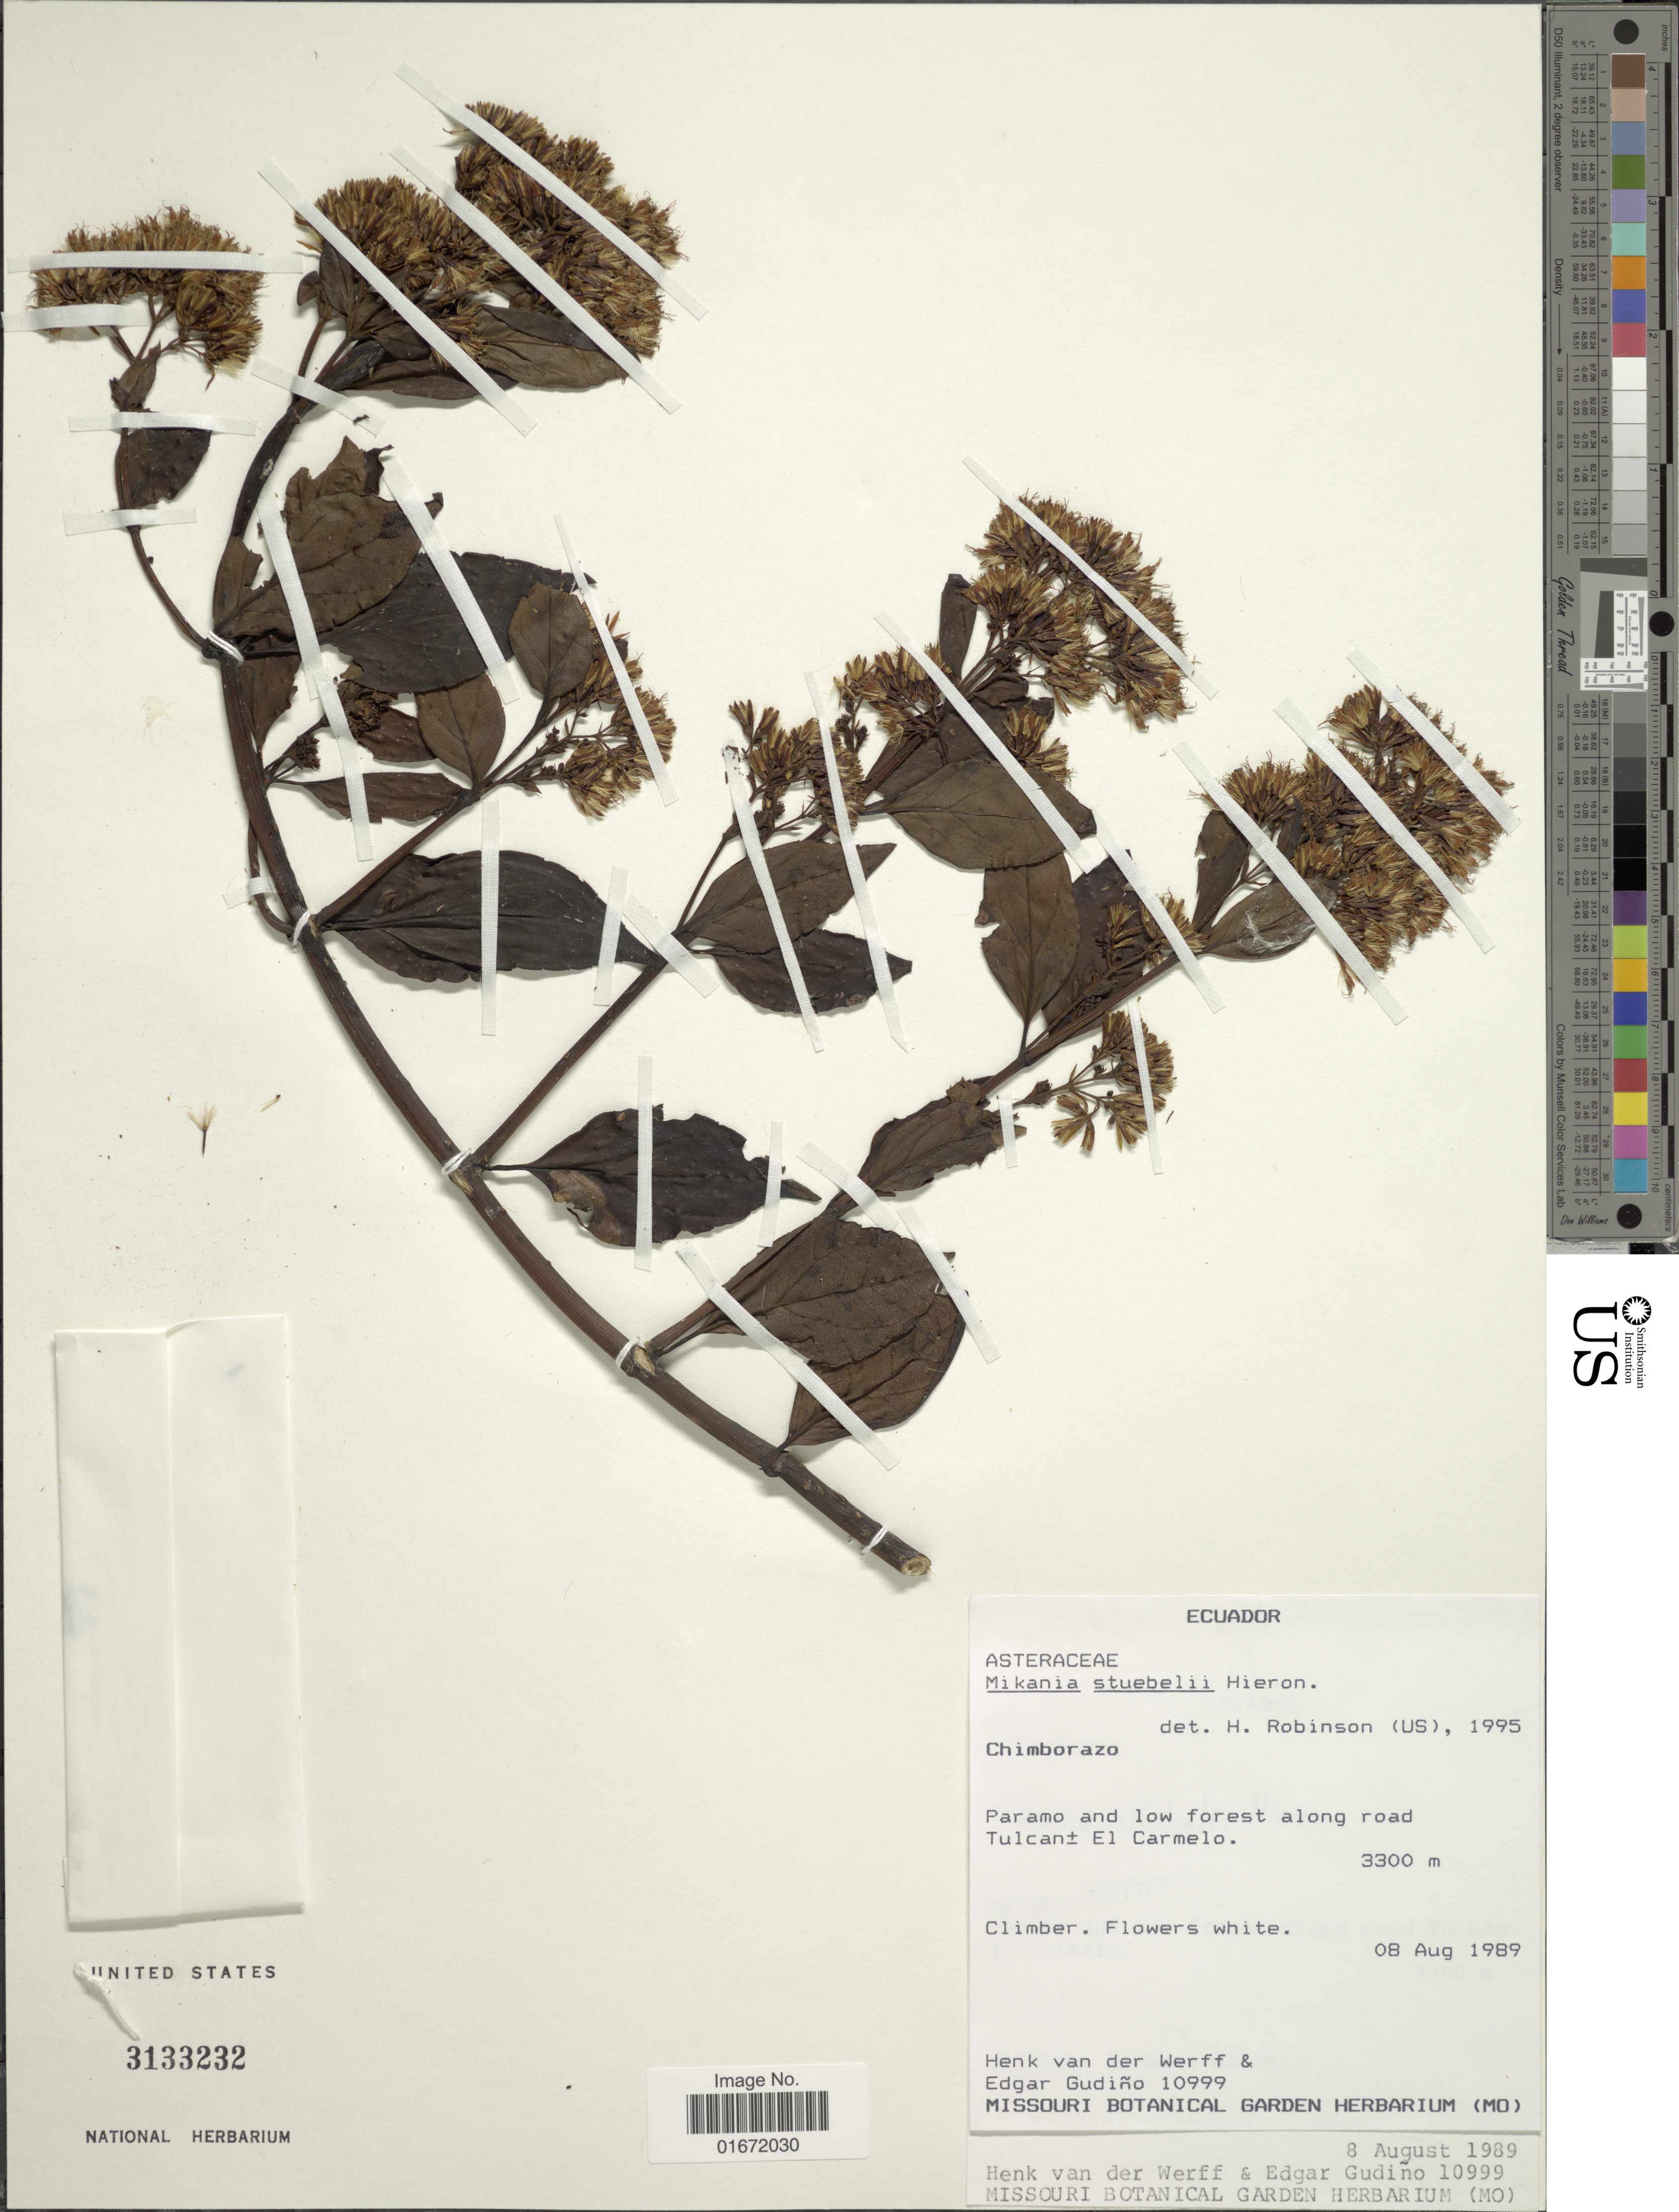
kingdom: Plantae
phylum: Tracheophyta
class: Magnoliopsida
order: Asterales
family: Asteraceae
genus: Mikania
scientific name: Mikania stuebelii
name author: Hieron.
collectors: H. van der Werff & E. Gudiño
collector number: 10999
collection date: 1989-08-08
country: Ecuador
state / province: Chimborazo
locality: Chimborazo. Paramo and low forest along road Tulcan ± El Carmelo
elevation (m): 3300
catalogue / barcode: US 3133232